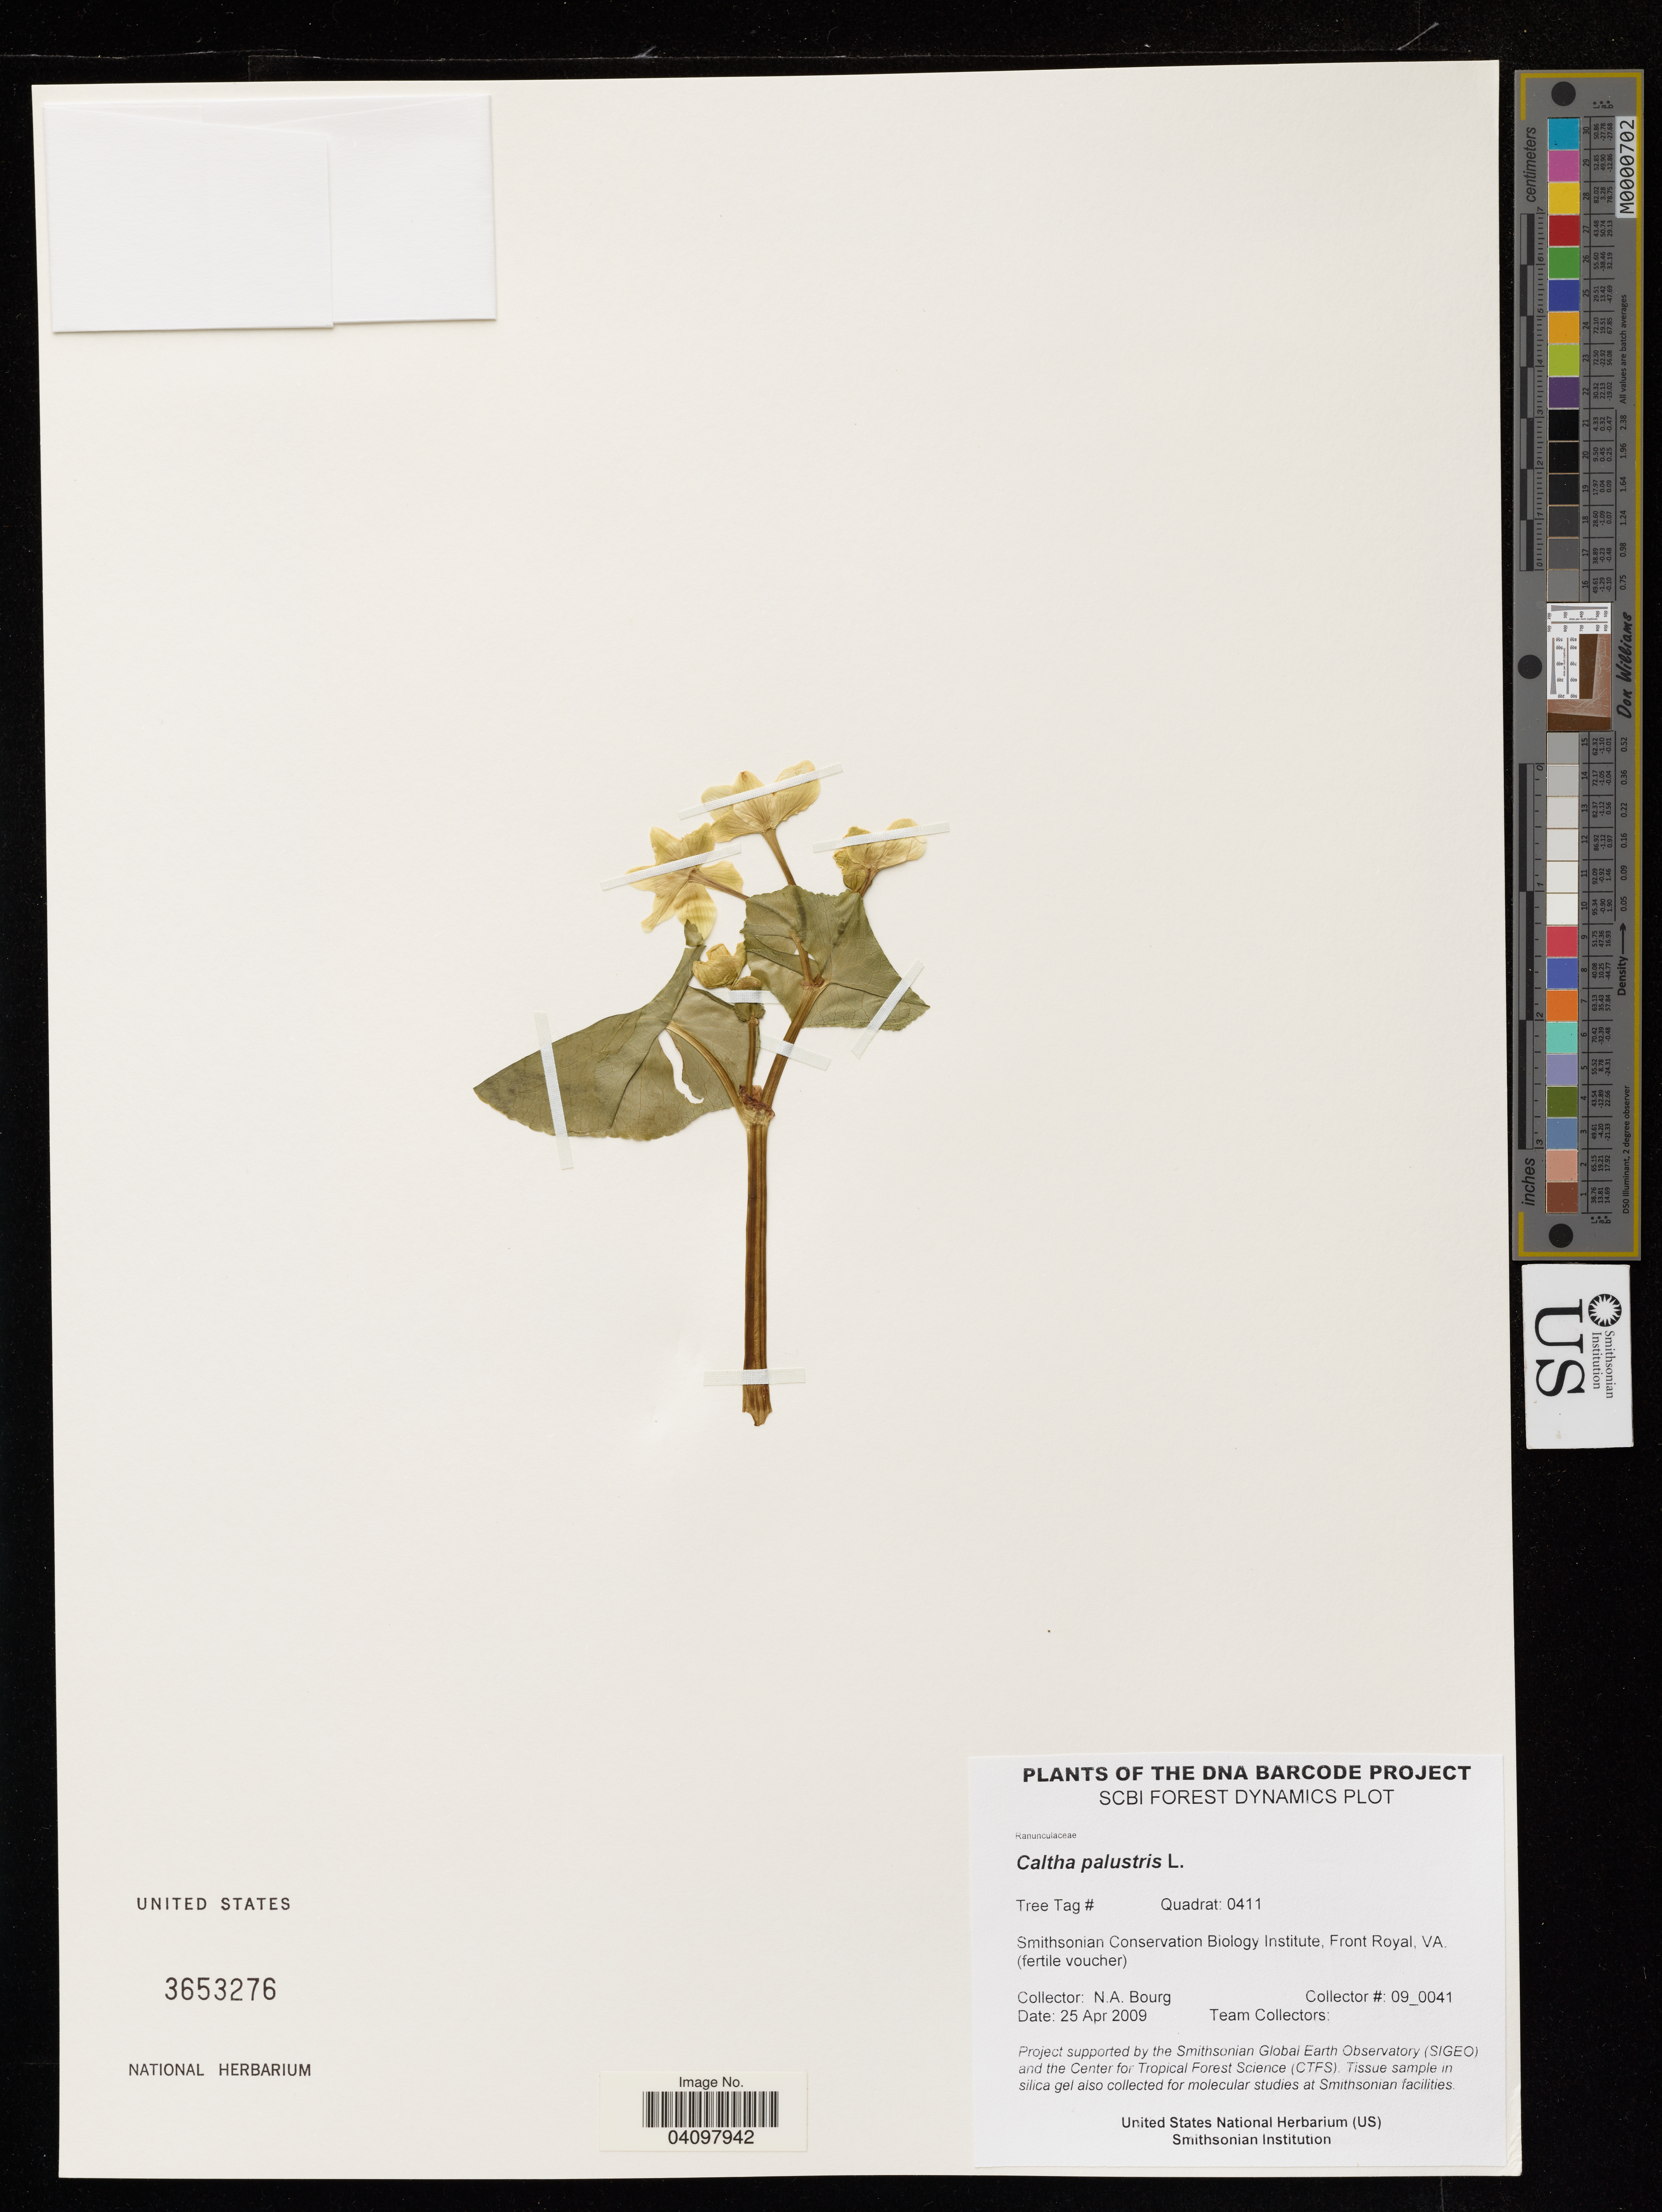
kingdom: Plantae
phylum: Tracheophyta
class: Magnoliopsida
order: Ranunculales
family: Ranunculaceae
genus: Caltha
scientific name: Caltha palustris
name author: L.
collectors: N. A. Bourg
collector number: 09_0041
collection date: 2009-04-25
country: United States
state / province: Virginia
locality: Smithsonian Conservation Biology, Front, VA.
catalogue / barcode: US 3653276